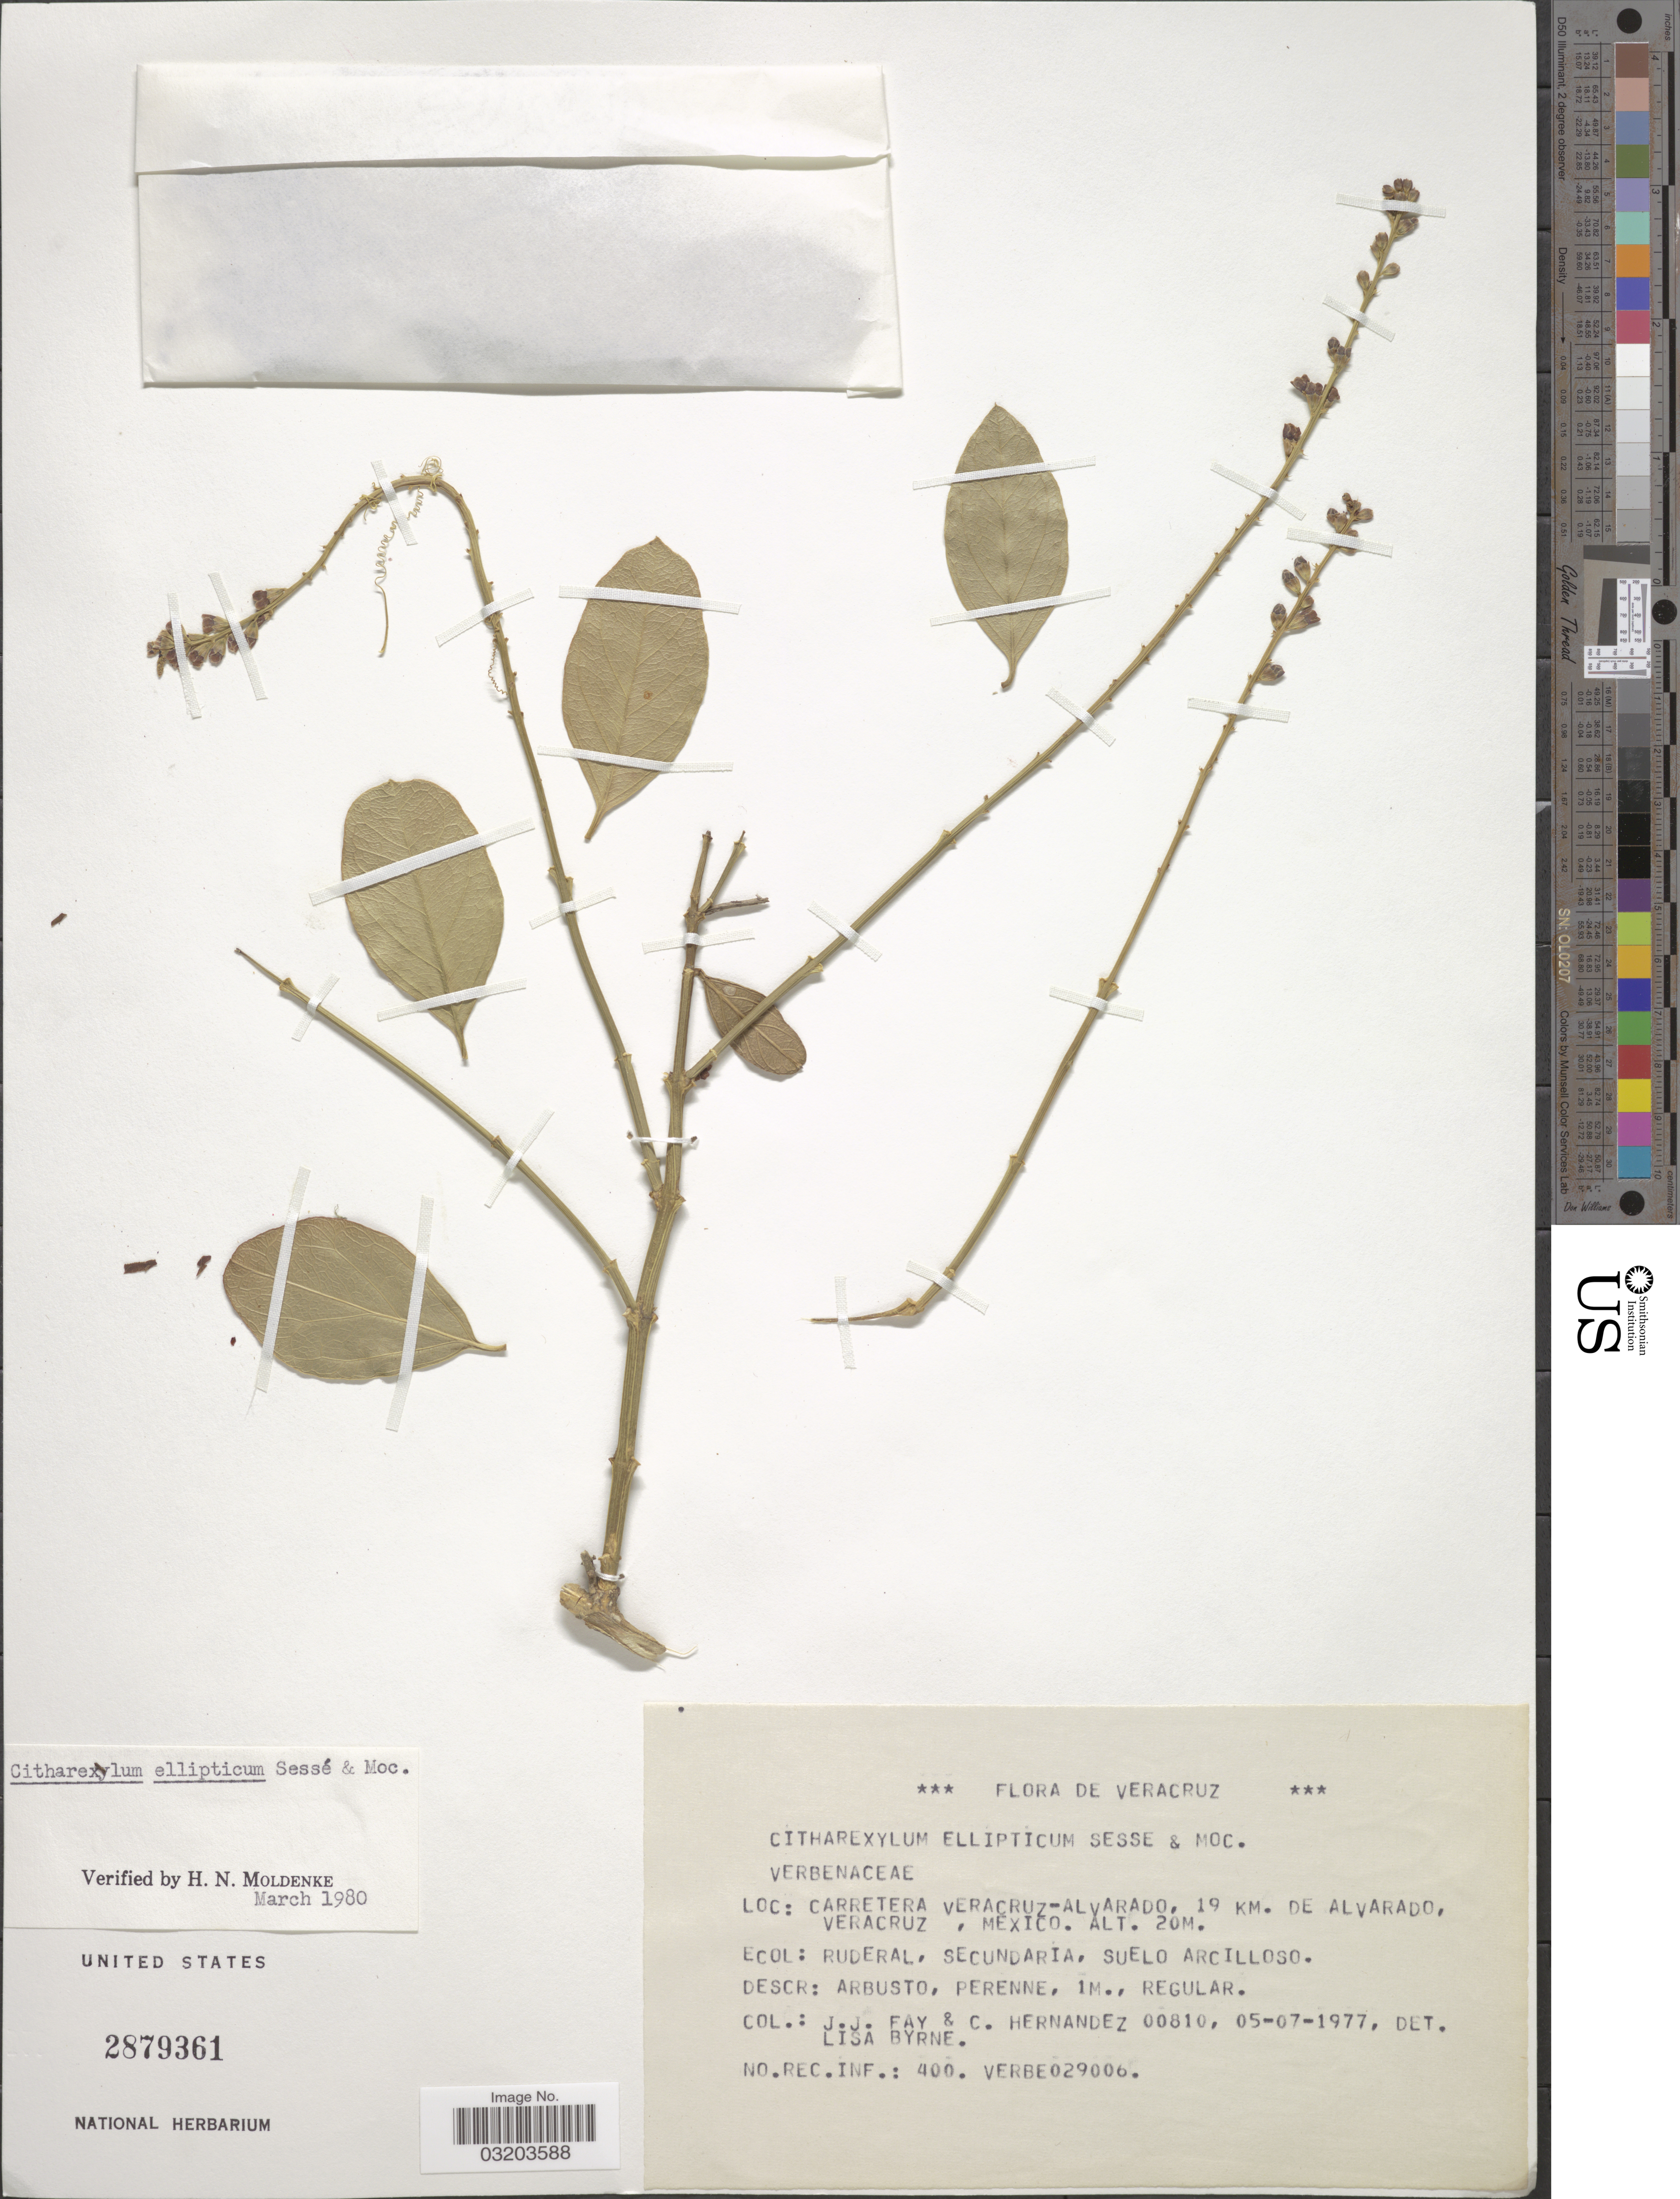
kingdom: Plantae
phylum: Tracheophyta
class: Magnoliopsida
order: Lamiales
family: Verbenaceae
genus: Citharexylum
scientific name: Citharexylum ellipticum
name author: Moc. & Sessé ex D. Don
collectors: J. Fay & C. Hernandez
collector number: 00810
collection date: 1977-07-05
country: Mexico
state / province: Veracruz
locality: Veracruz. Carretera Veracruz-Alvarado, 19 km. de Alvarado.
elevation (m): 20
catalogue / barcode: US 2879361